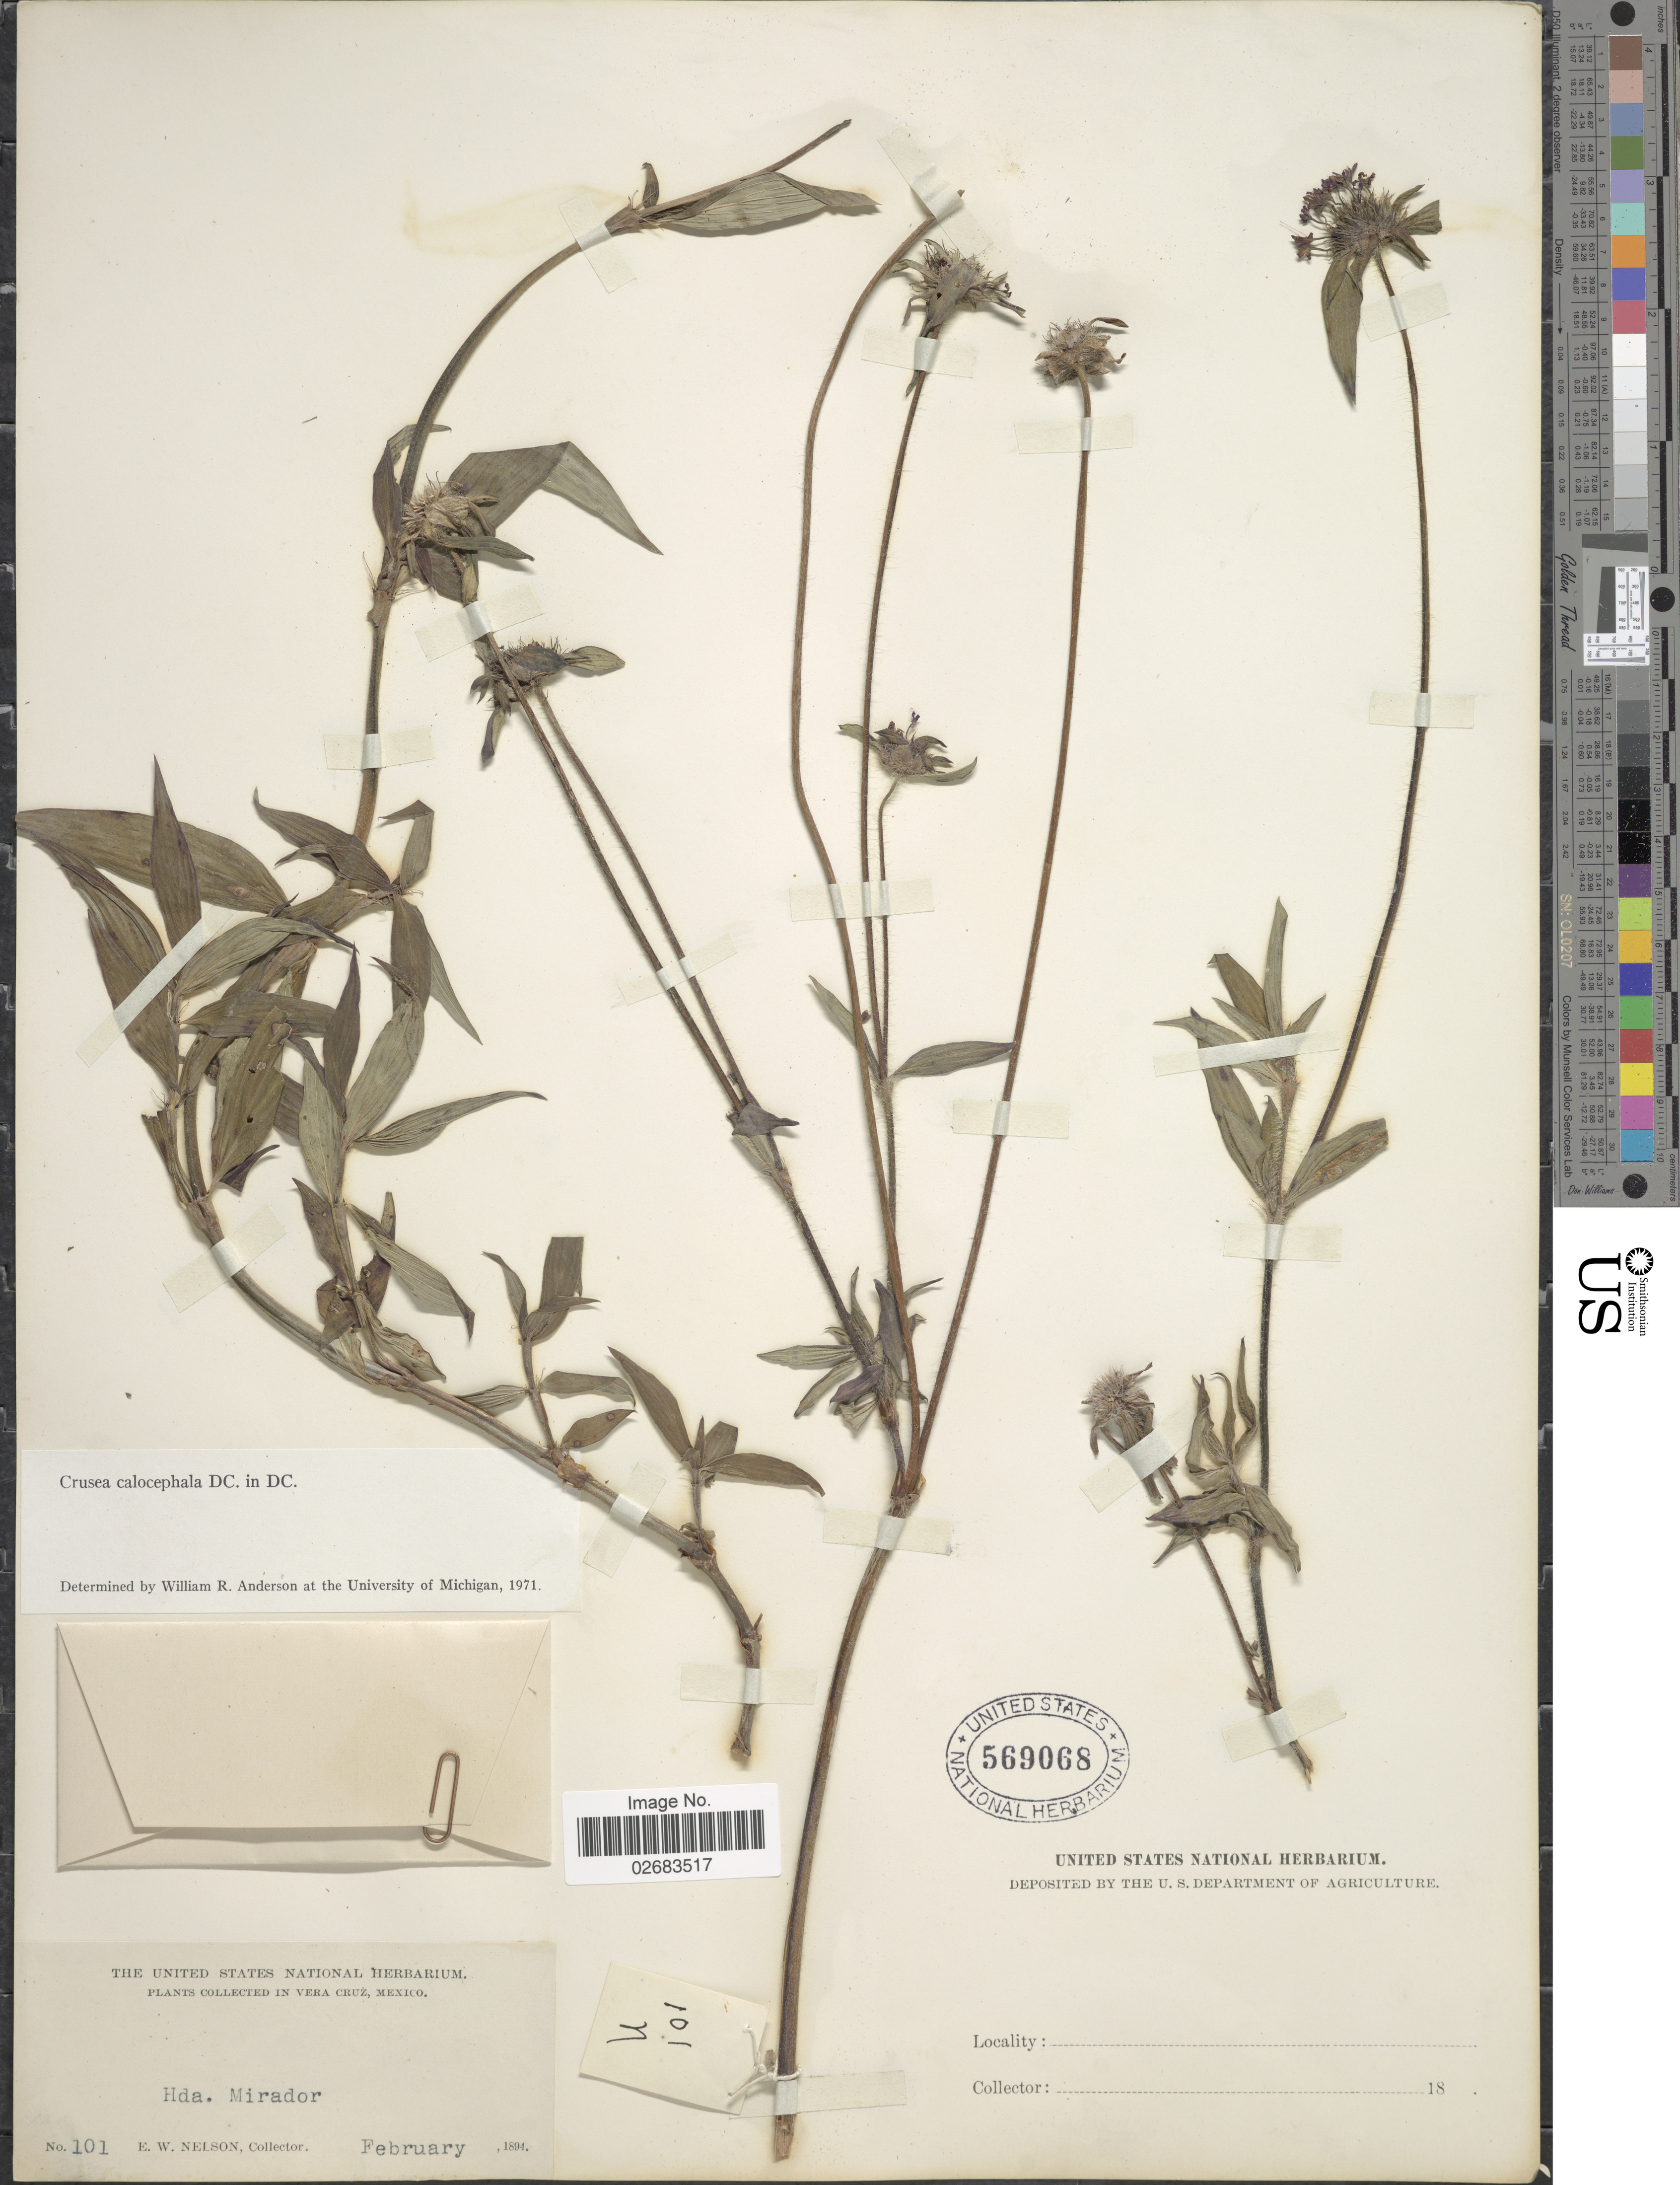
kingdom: Plantae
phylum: Tracheophyta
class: Magnoliopsida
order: Gentianales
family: Rubiaceae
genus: Crusea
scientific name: Crusea calocephala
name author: DC.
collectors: E. W. Nelson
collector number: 101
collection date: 1894-02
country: Mexico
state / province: Veracruz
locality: Mirador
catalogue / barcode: US 569068